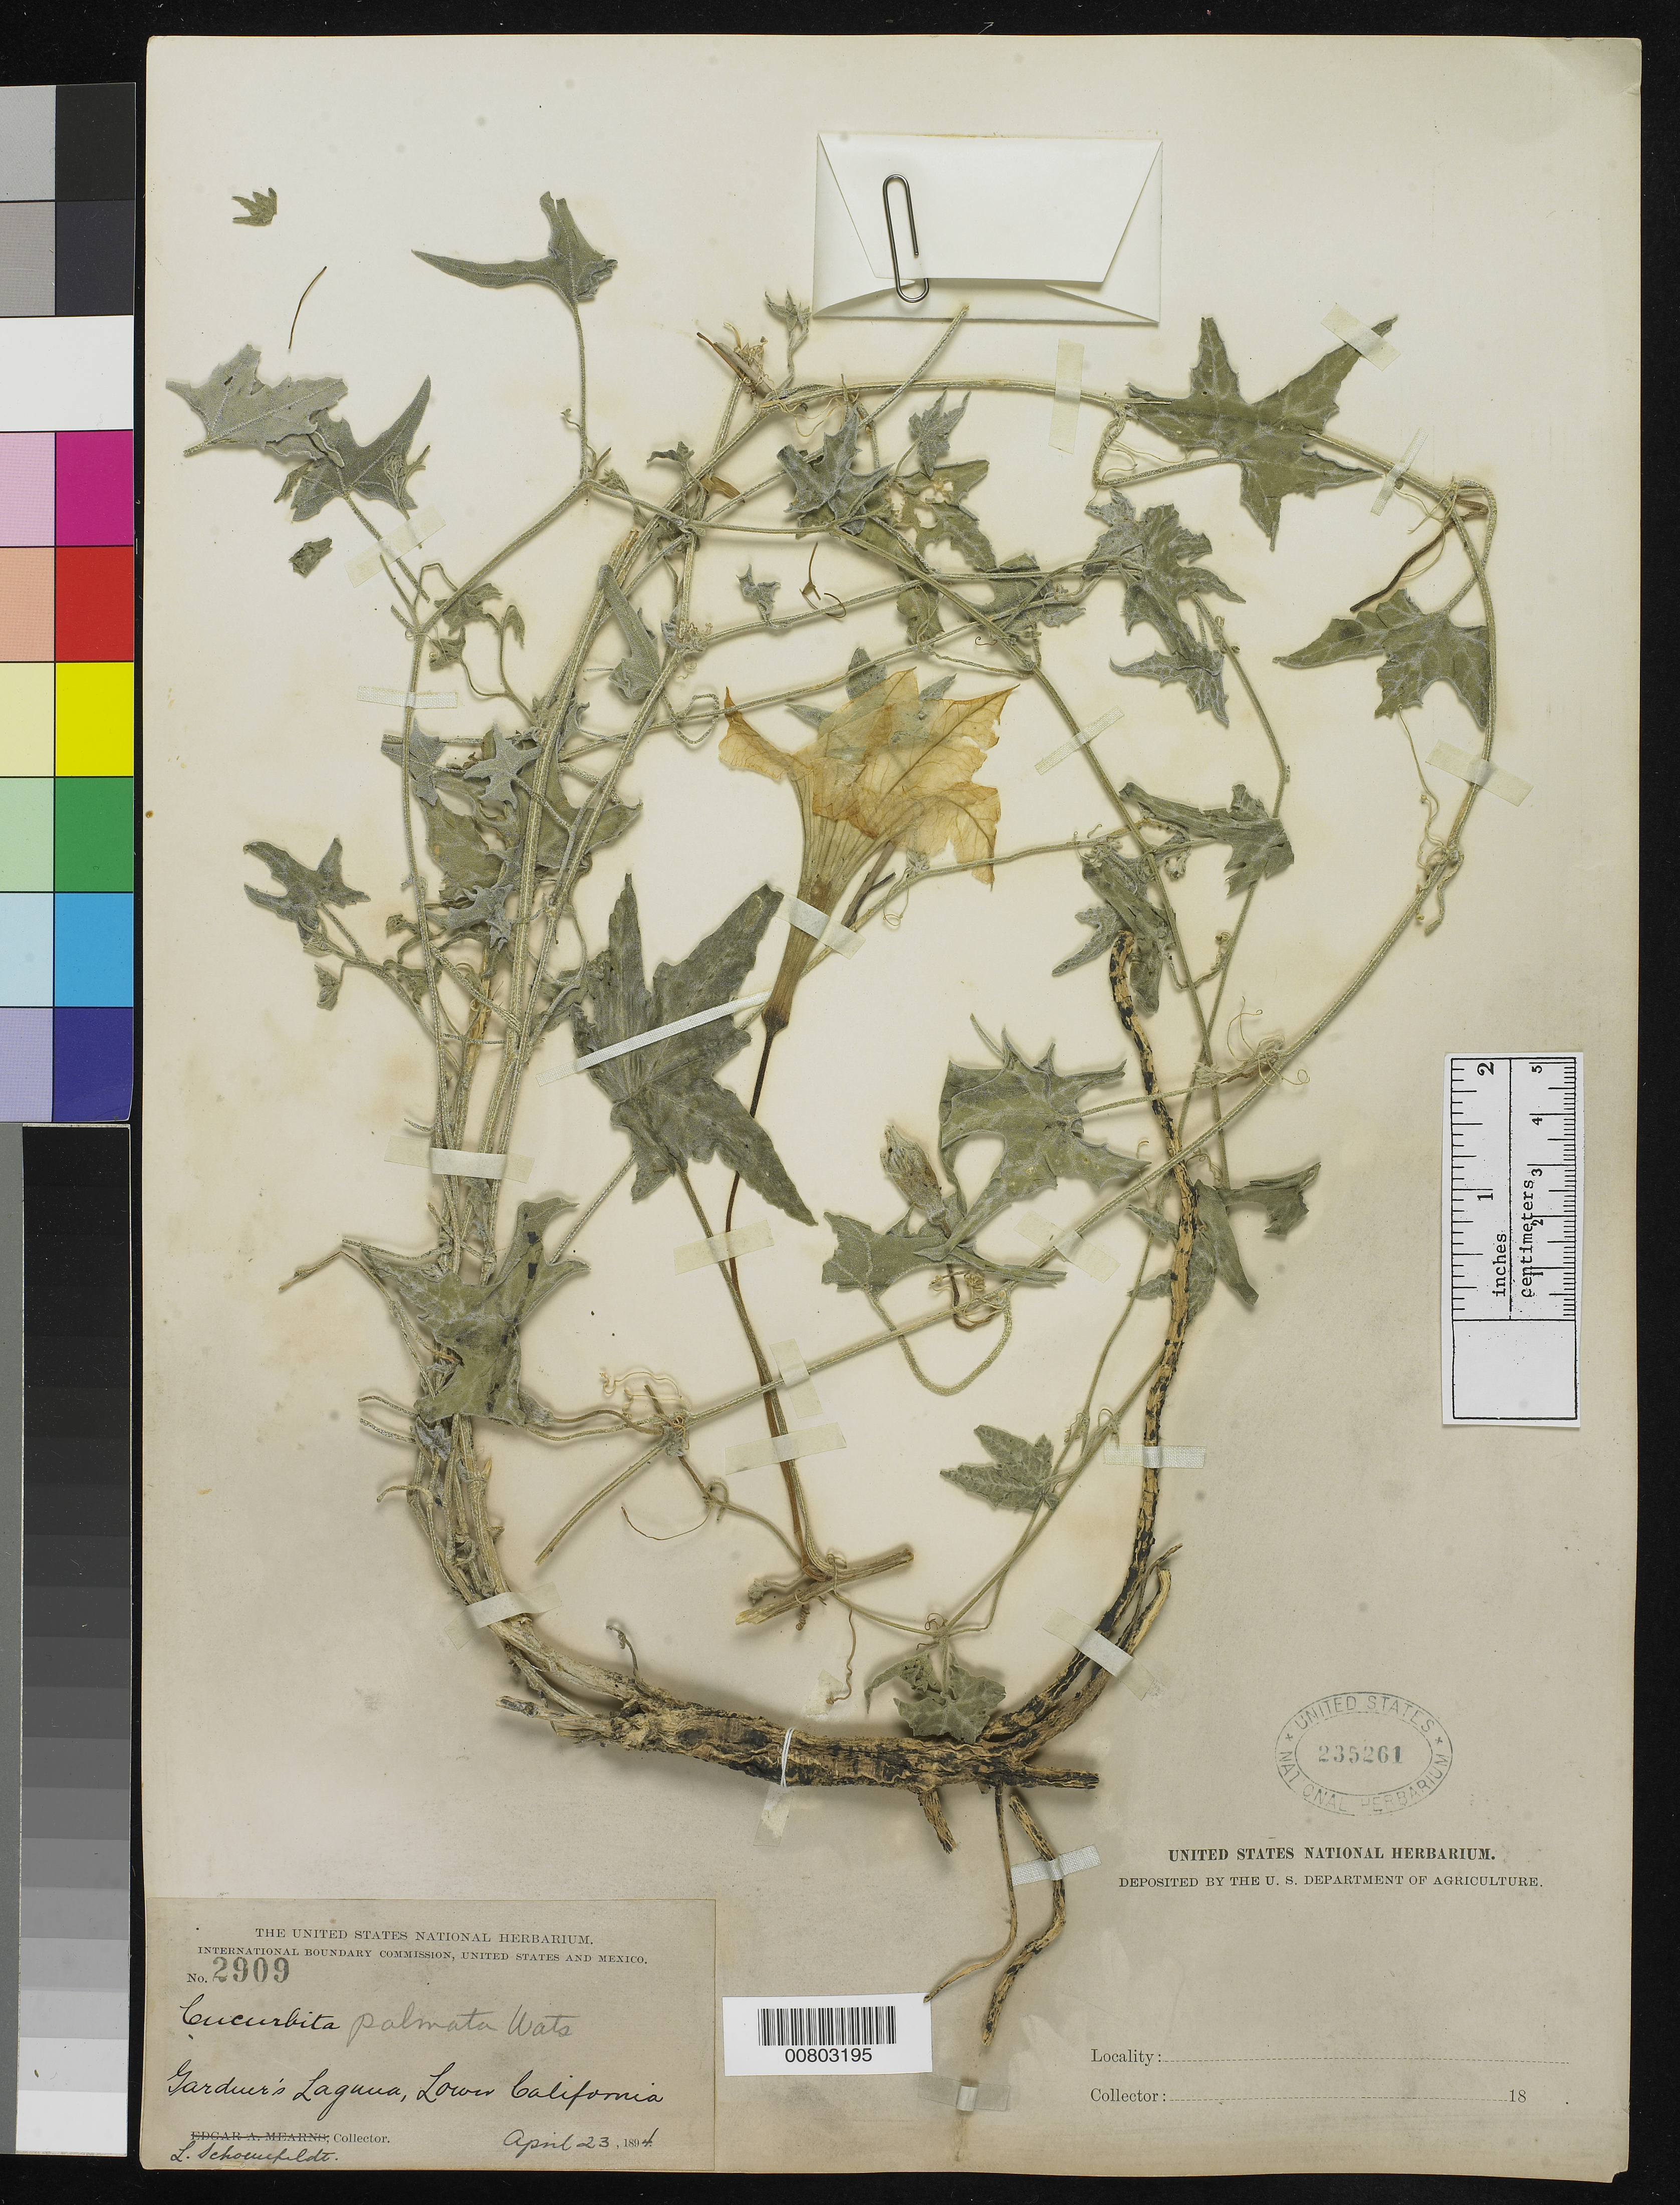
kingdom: Plantae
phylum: Tracheophyta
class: Magnoliopsida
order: Cucurbitales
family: Cucurbitaceae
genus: Cucurbita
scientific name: Cucurbita palmata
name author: S. Watson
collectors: L. Schounfeldt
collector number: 2909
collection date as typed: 23 Apr 1894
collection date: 1894-04-23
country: Mexico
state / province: Baja California Norte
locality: Gardner's Laguna, Baja California.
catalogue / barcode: US 235261